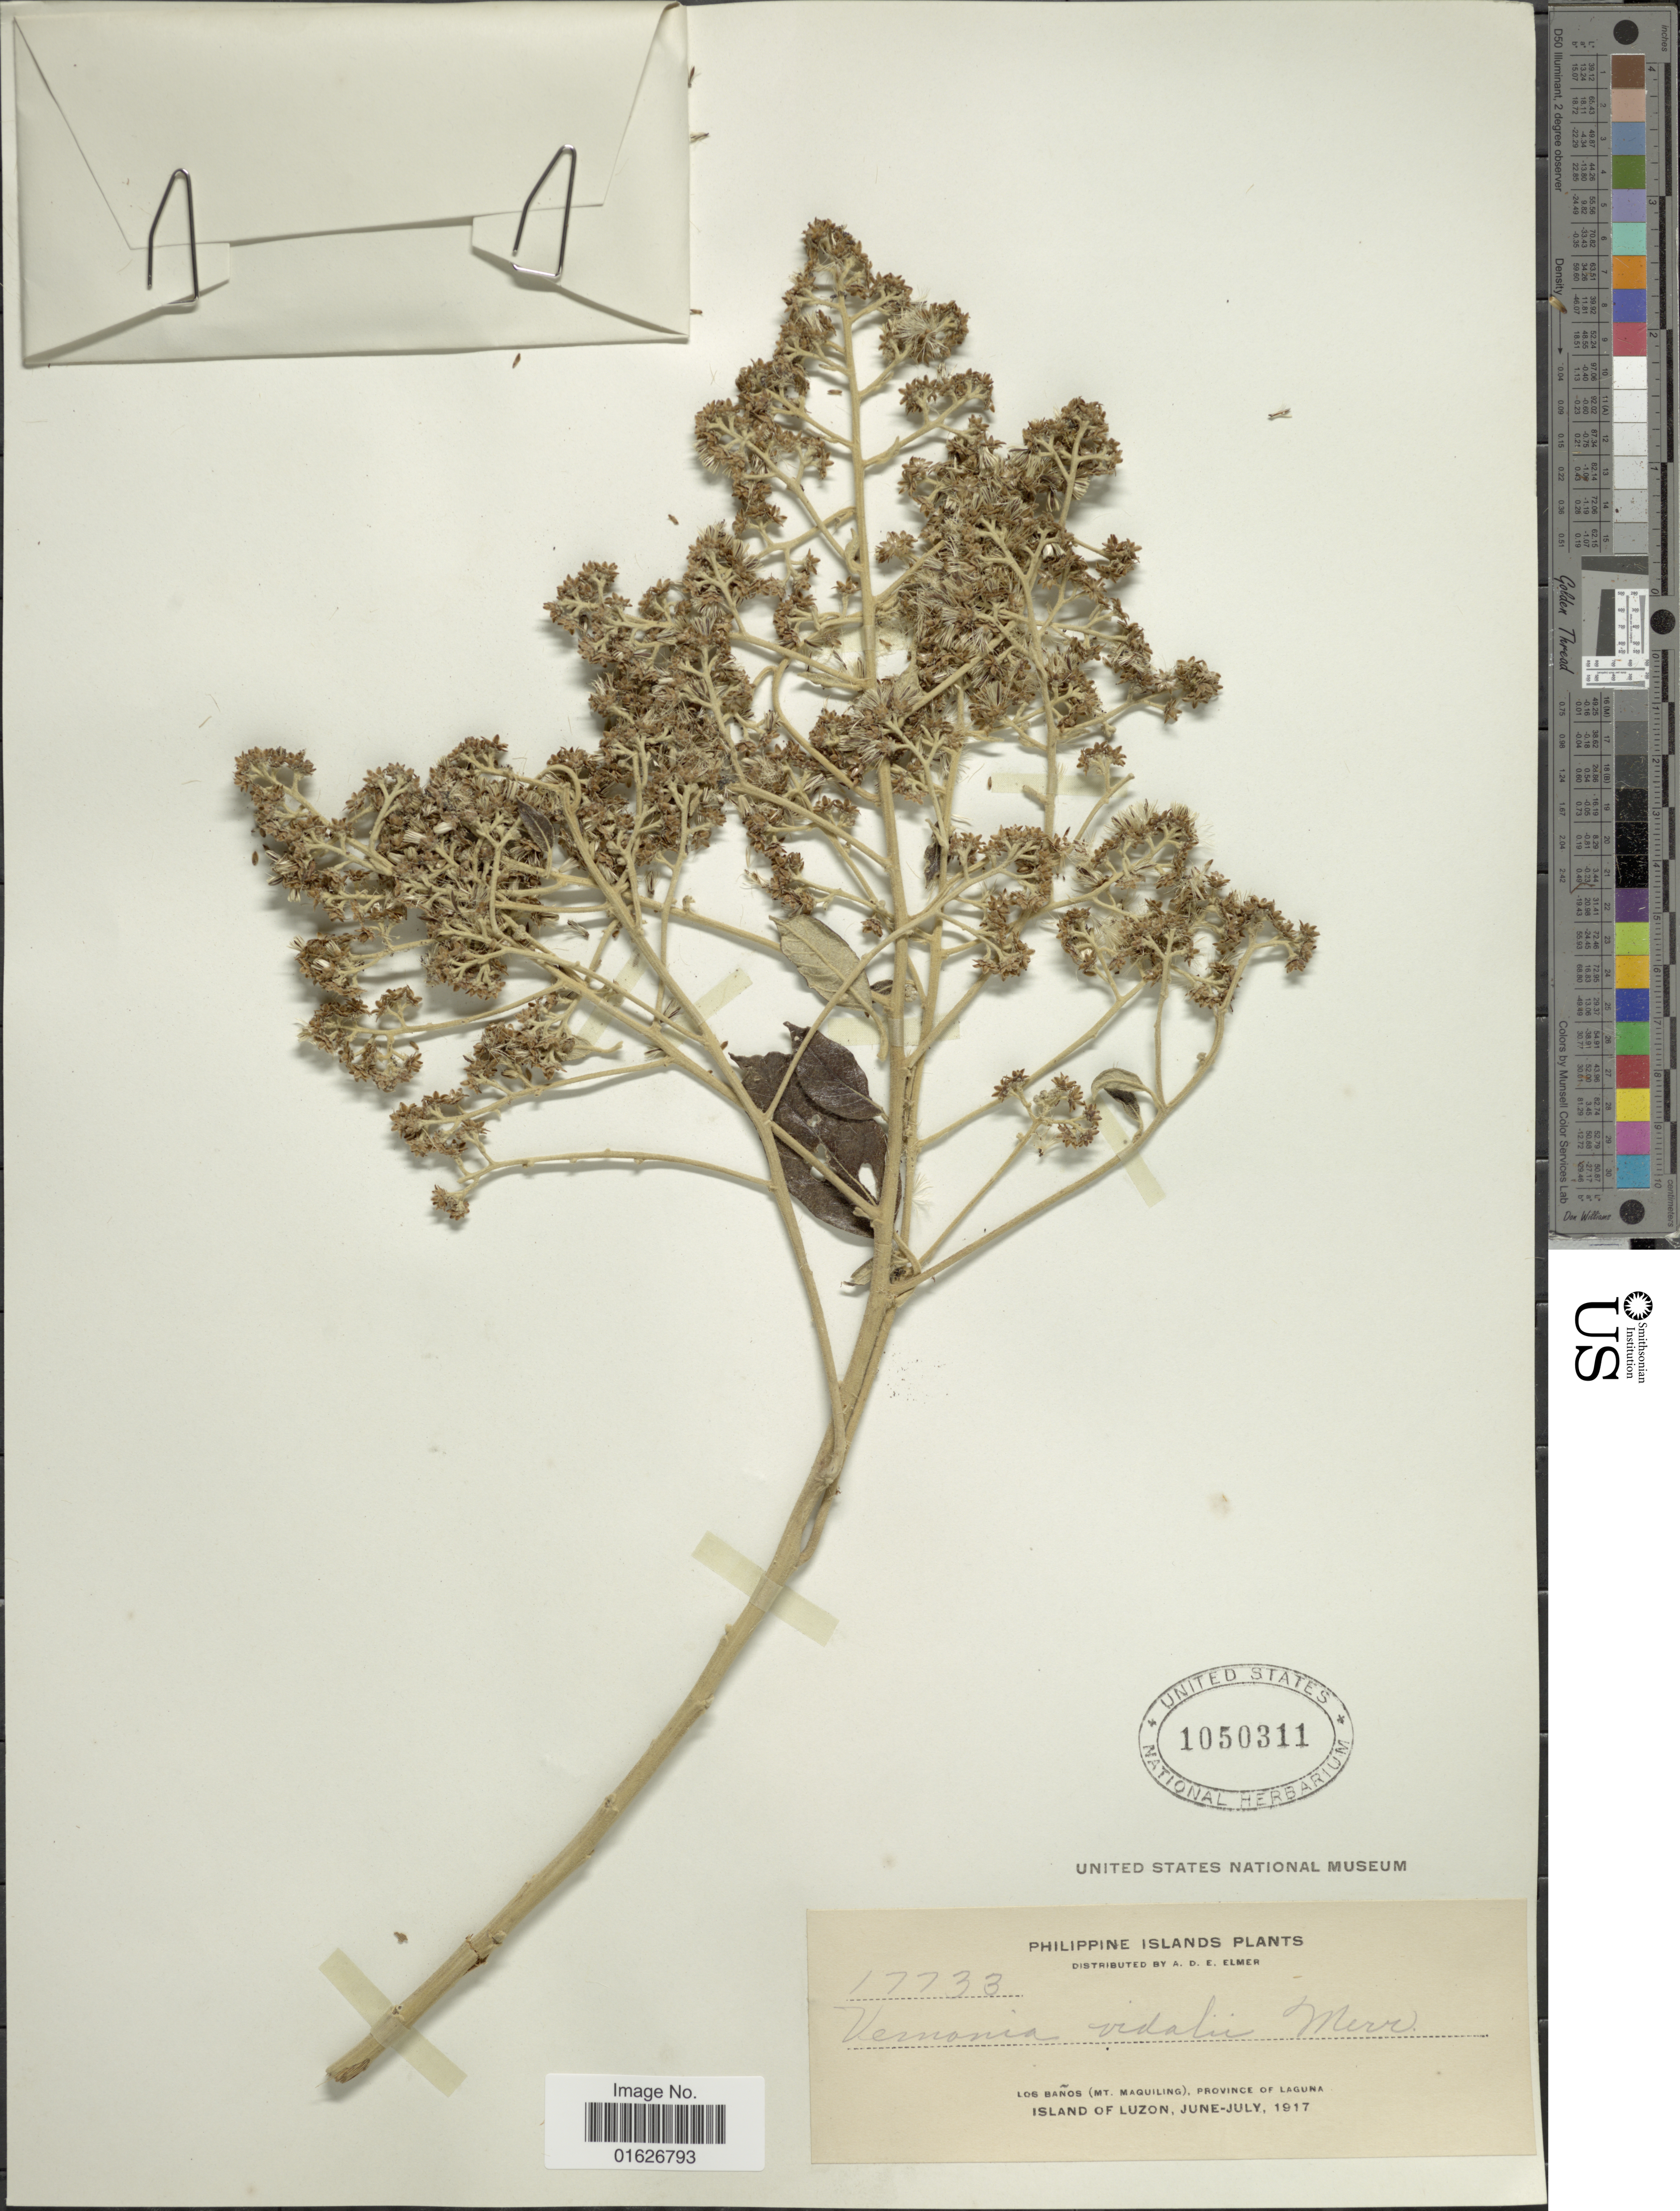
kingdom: Plantae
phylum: Tracheophyta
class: Magnoliopsida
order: Asterales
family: Asteraceae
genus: Strobocalyx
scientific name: Strobocalyx vidalii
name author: (G. Merr.) H. Rob.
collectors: A. D. E. Elmer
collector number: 17733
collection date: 1917-06/1917-07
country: Philippines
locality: Los Banos ( Mt. Maquiling ), Province of Laguna, island of Luzon.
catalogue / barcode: US 1050311